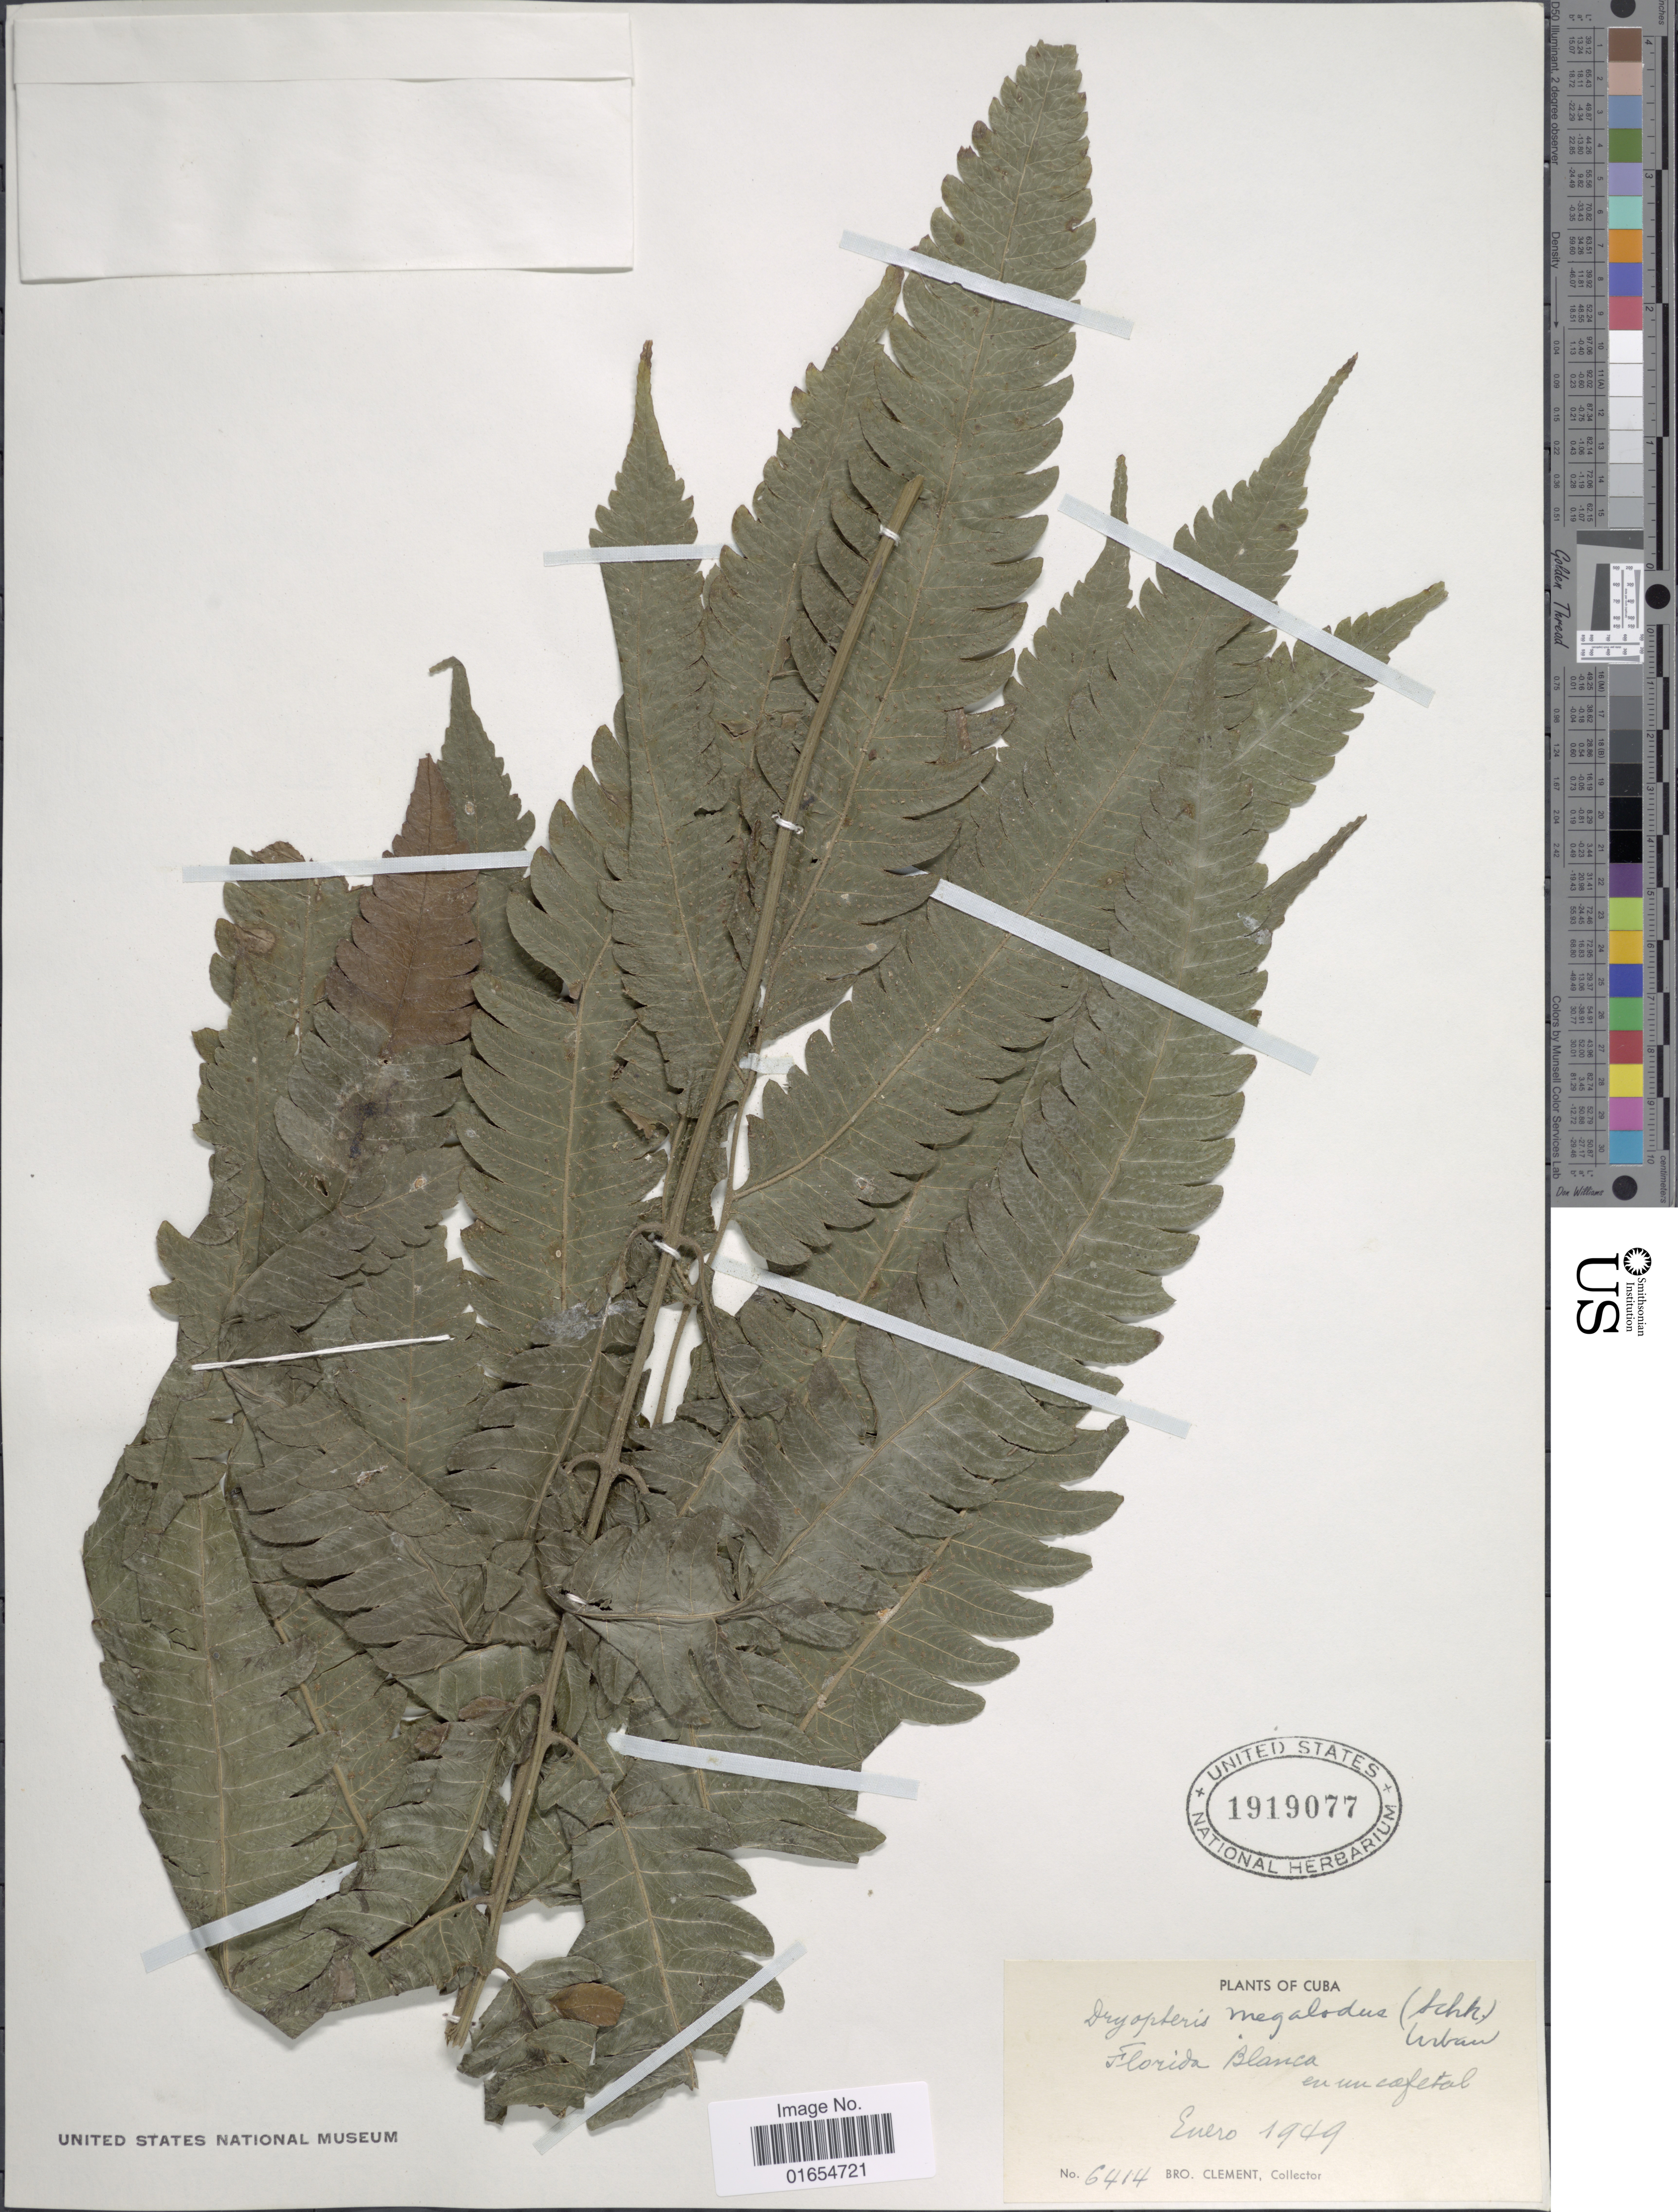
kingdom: Plantae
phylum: Tracheophyta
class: Polypodiopsida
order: Polypodiales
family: Thelypteridaceae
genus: Goniopteris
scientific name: Goniopteris pennata (Poir.) comb. nov., ined 2015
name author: (Poir.)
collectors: B. Clement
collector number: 6414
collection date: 1949-01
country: Cuba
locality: Florida Blanca en un cafetal,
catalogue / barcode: US 1919077